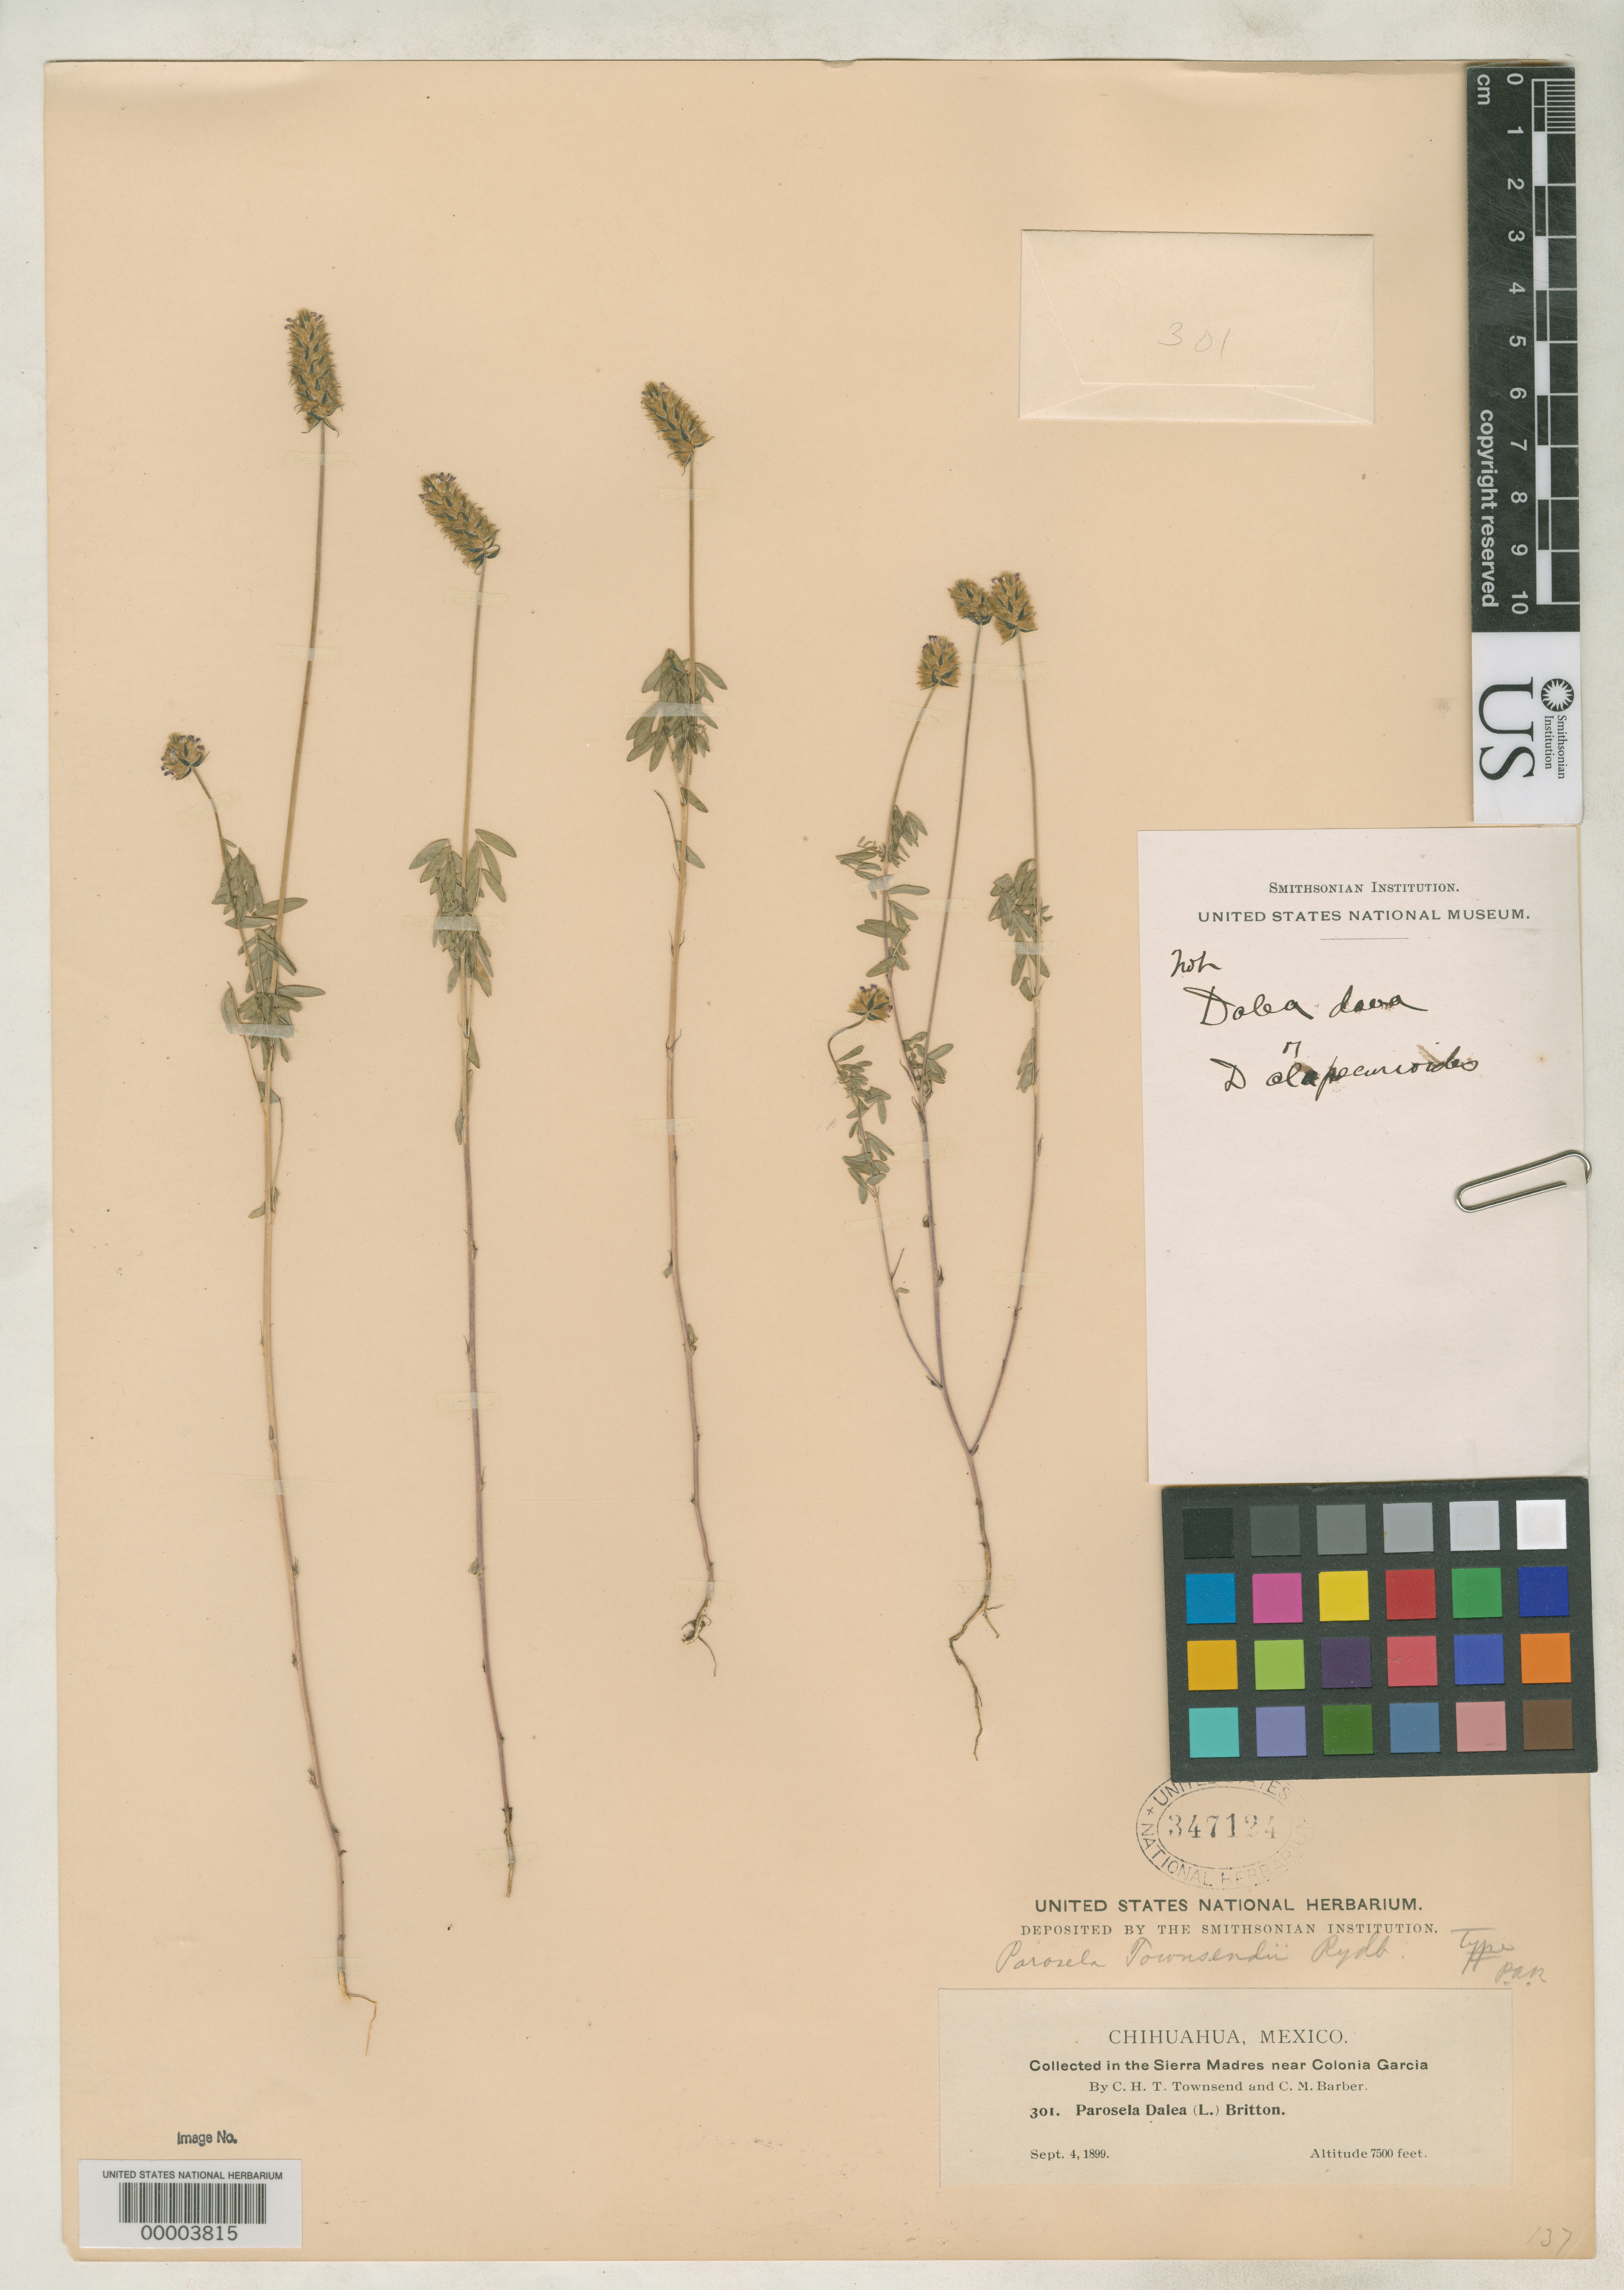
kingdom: Plantae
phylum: Tracheophyta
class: Magnoliopsida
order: Fabales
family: Fabaceae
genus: Parosela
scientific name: Parosela townsendii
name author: Rydb.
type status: Holotype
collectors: C. H. T. Townsend & C. Barber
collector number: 301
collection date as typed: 04 Sep 1899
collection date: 1899-09-04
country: Mexico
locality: Sierra Madre near Colonia Garcia.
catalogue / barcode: US 347124